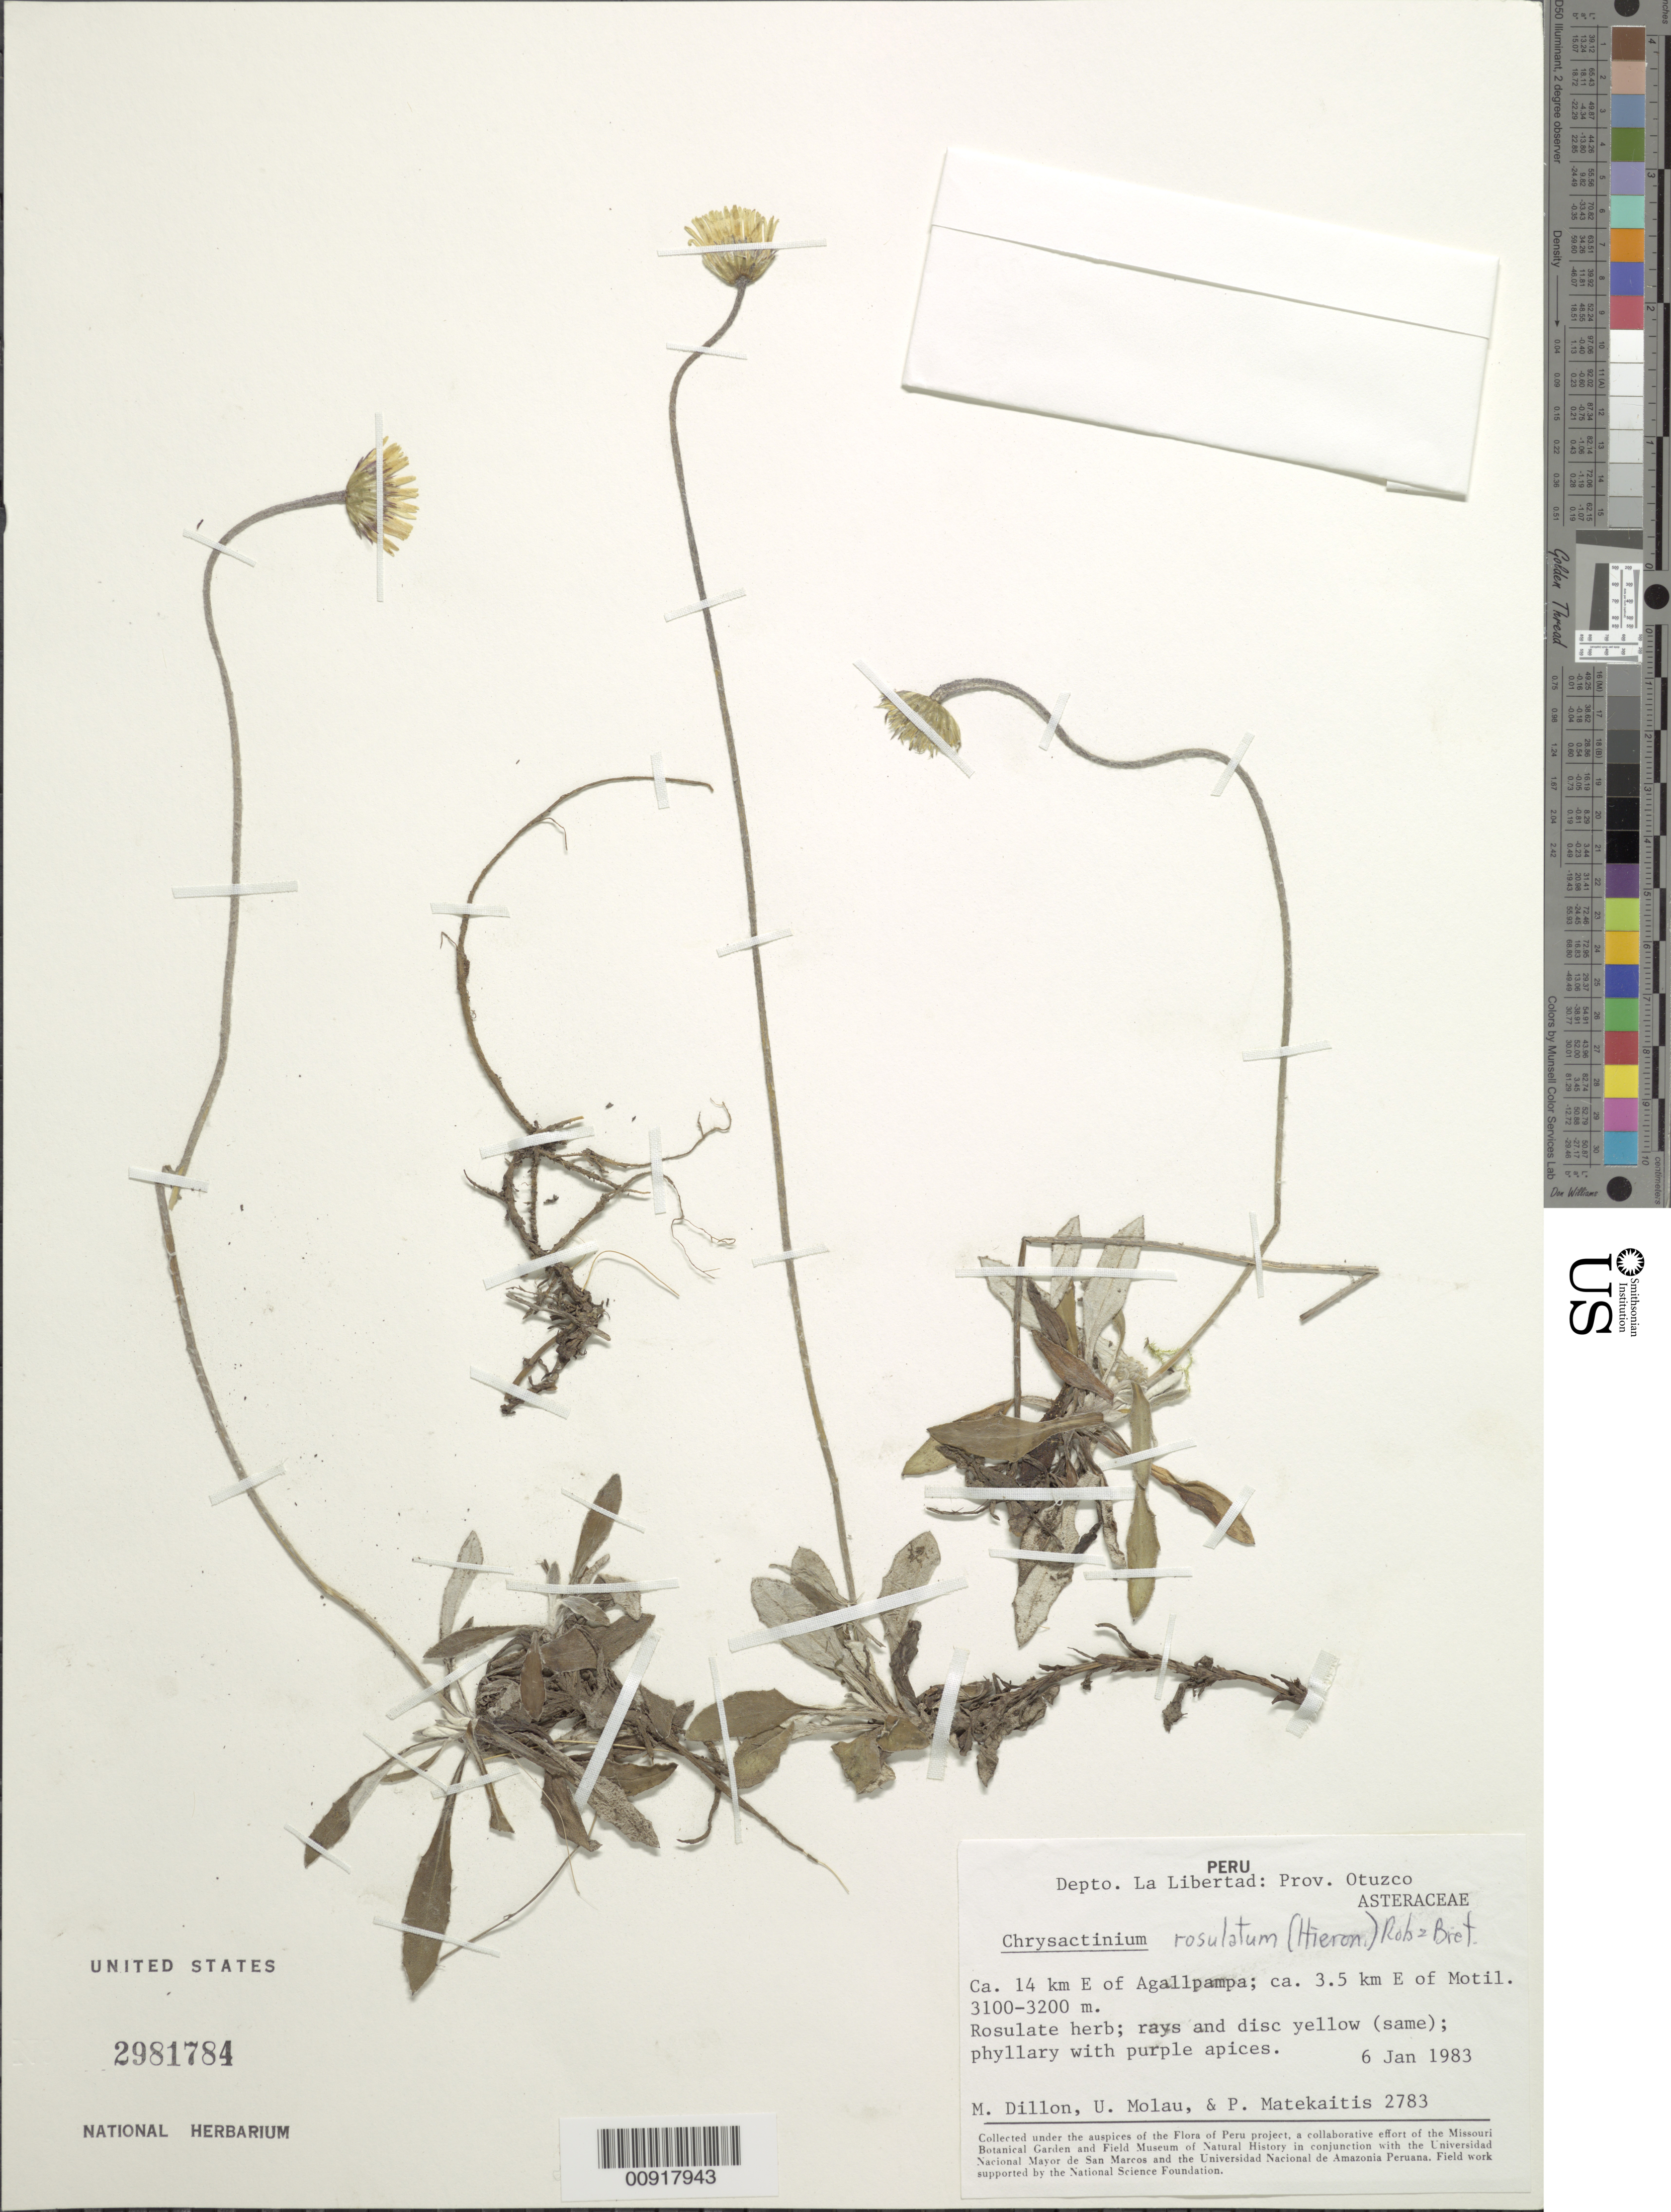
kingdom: Plantae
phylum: Tracheophyta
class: Magnoliopsida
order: Asterales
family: Asteraceae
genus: Chrysactinium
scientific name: Chrysactinium acaule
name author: (Kunth) Wedd.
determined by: Dillon, M. O.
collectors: M. O. Dillon, U. Molau & P. Matekaitis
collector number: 2783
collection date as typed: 6 January 1983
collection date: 1983-01-06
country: Peru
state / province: La Libertad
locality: Prov. Otuzco, Dpto. La Libertad, ca. 14 km E of Agallpampa; ca. 3.5 km E of Motil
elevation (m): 3100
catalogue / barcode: US 2981784